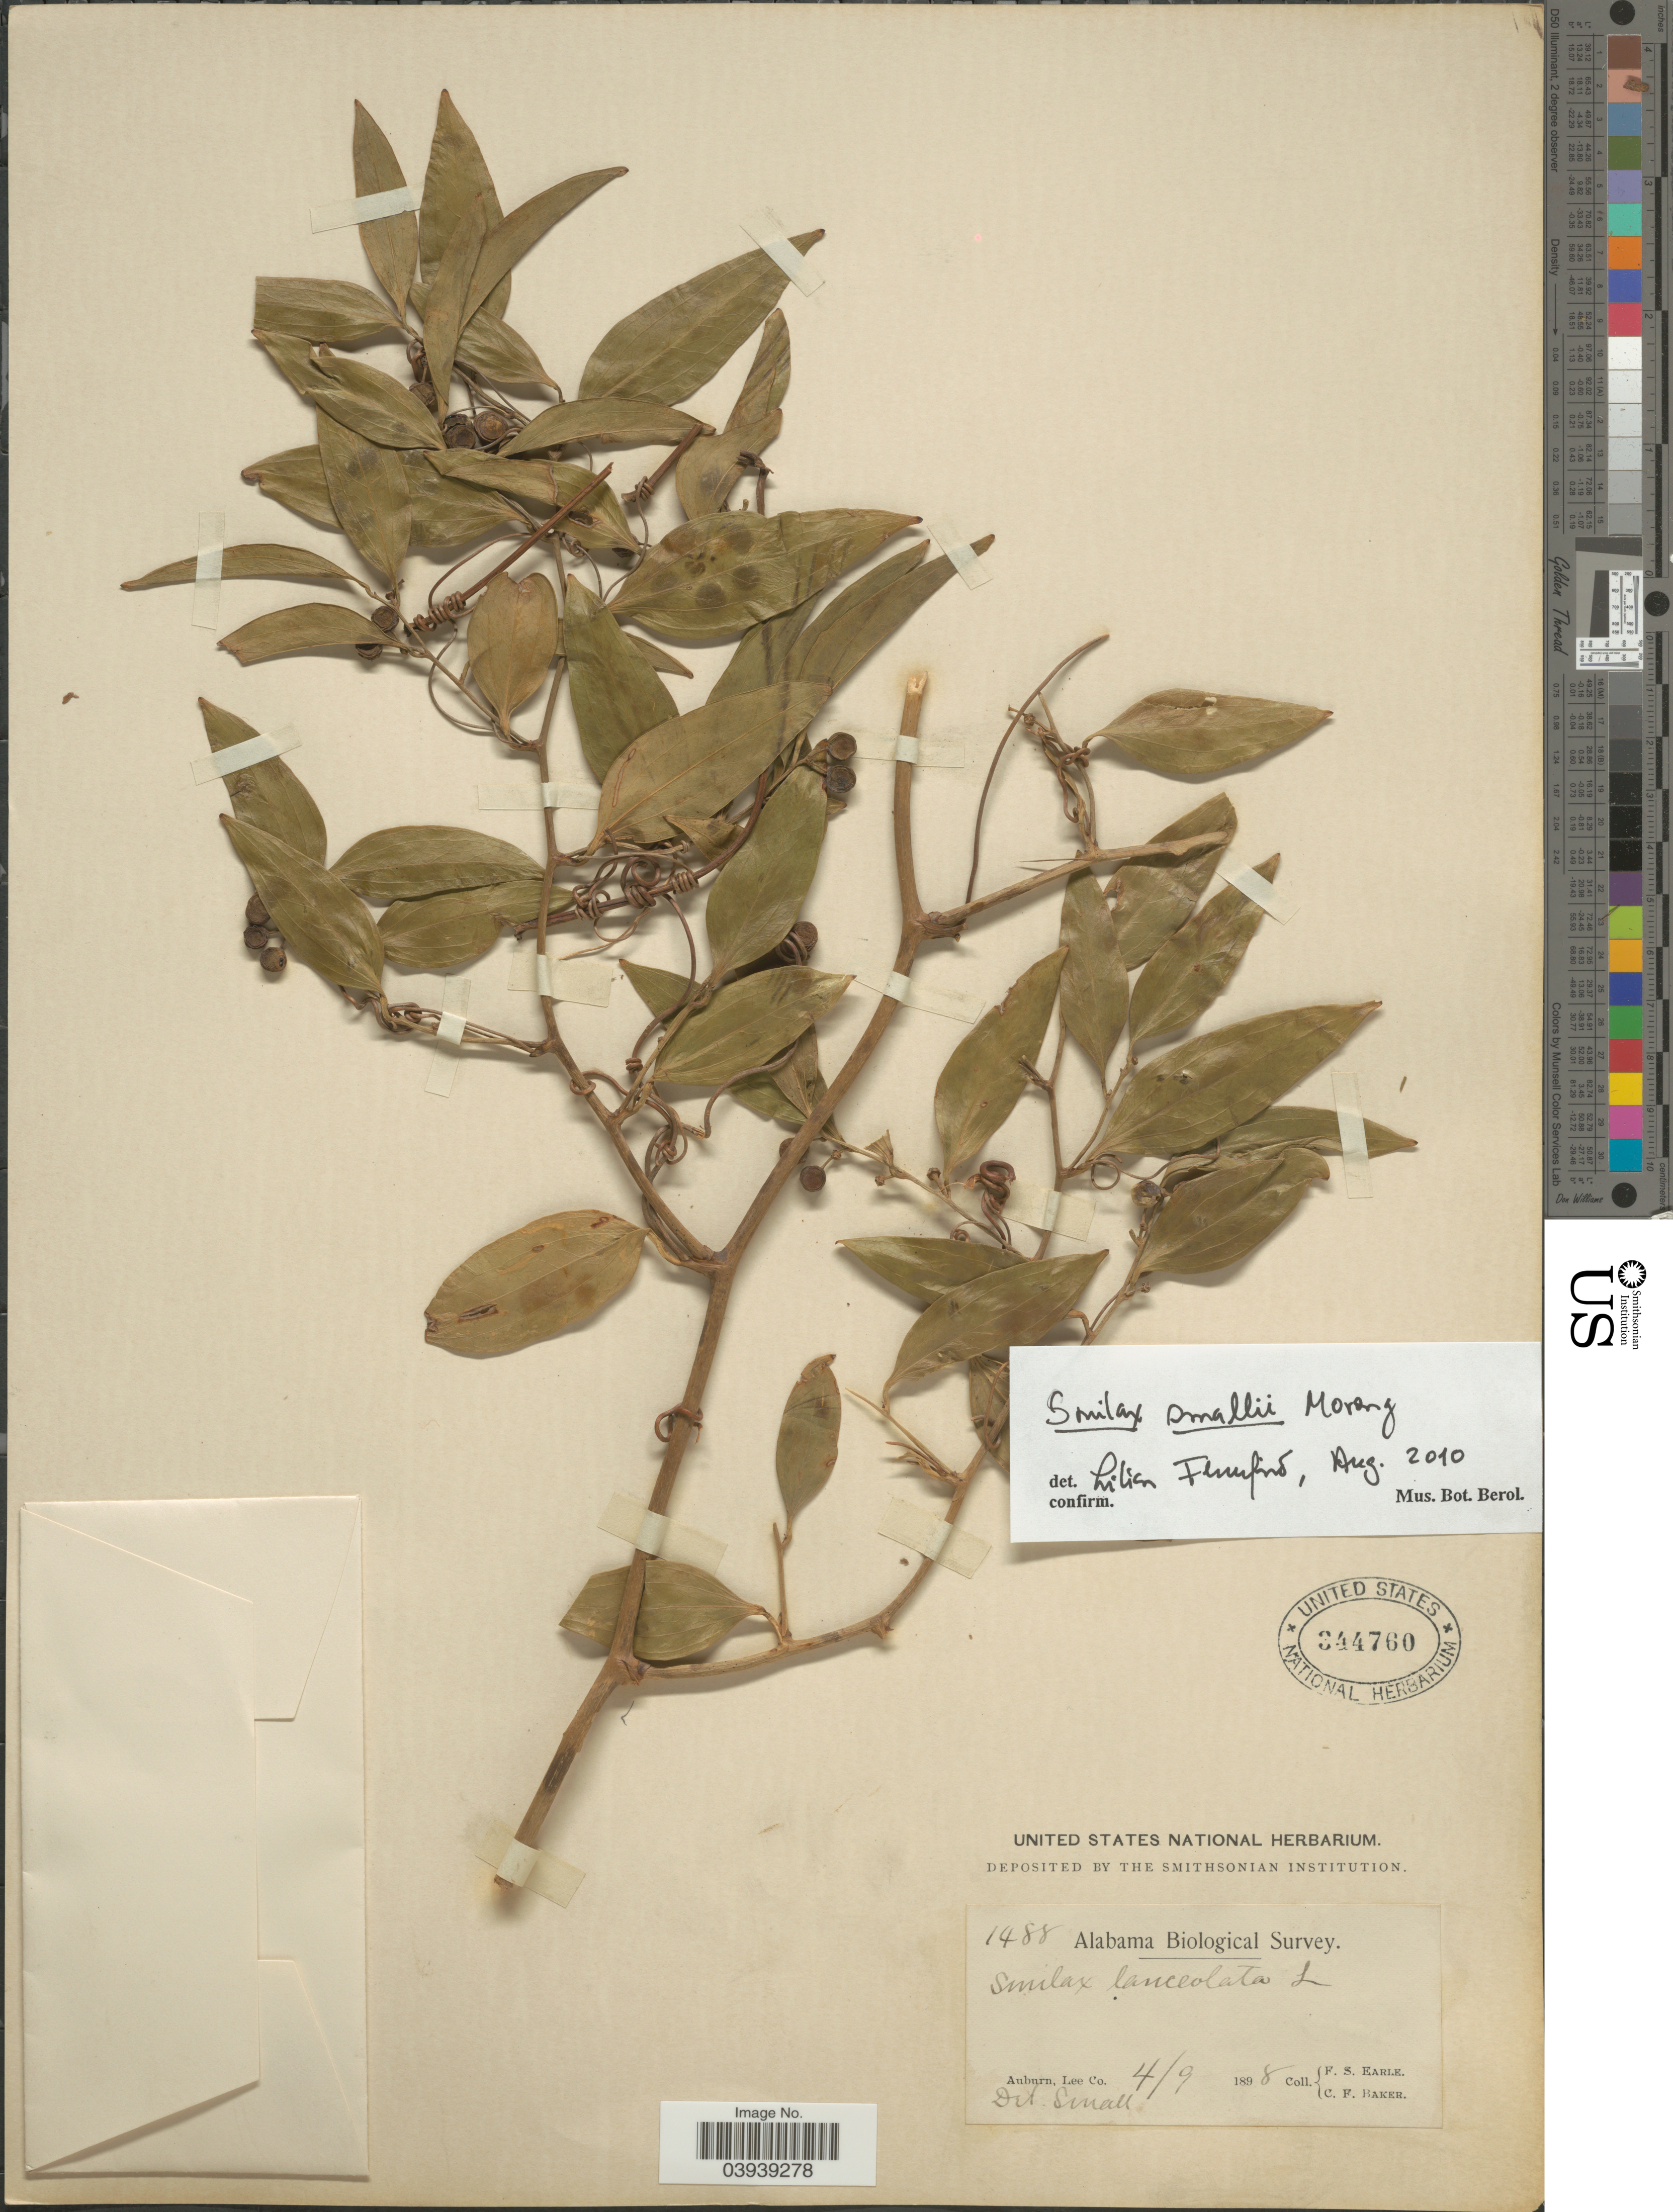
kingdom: Plantae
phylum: Tracheophyta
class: Liliopsida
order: Liliales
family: Smilacaceae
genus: Smilax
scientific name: Smilax smallii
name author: Morong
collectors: F. S. Earle & C. F. Baker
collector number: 1488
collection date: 1898-04-09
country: United States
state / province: Alabama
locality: Auburn, Lee Co.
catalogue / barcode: US 344760